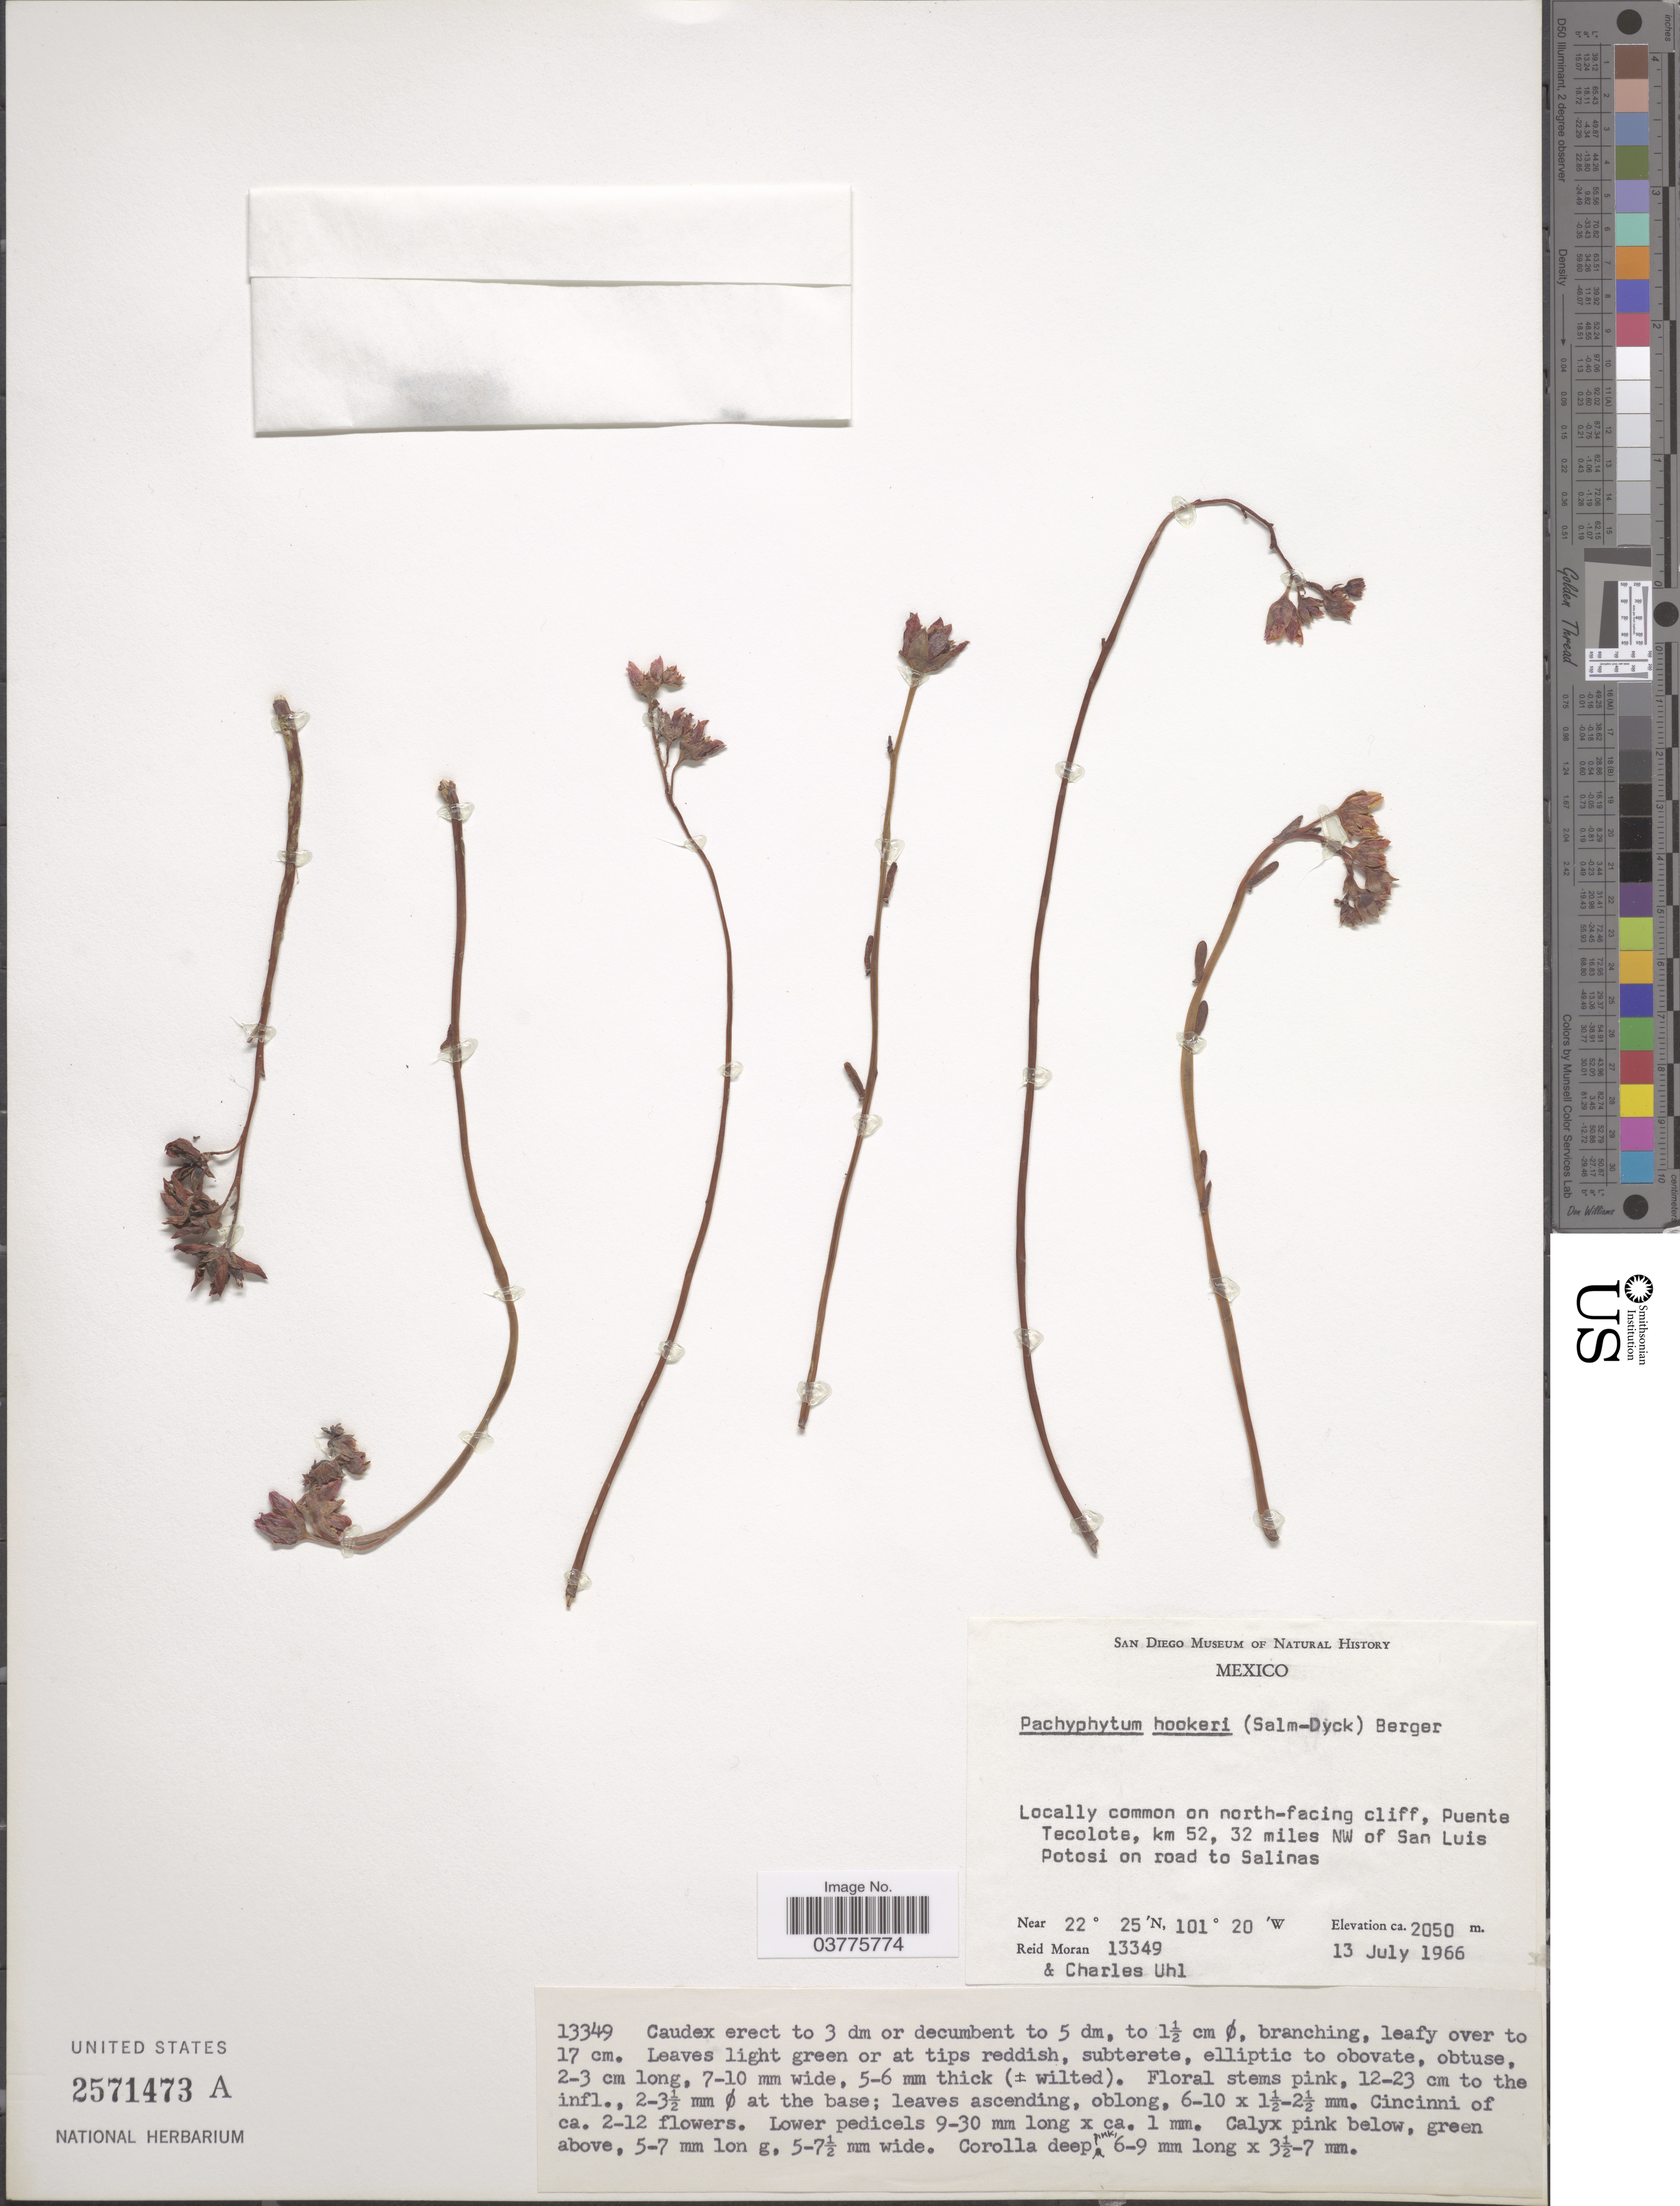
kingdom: Plantae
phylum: Tracheophyta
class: Magnoliopsida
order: Saxifragales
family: Crassulaceae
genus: Pachyphytum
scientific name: Pachyphytum hookeri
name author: (Salm-Dyck) A. Berger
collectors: R. Moran & C. Uhl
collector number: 13349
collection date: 1966-07-13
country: Mexico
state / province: San Luis Potosí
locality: Puente Tecolote, km 52, 32 miles NW of San Luis Potosi on road to Salinas.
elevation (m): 2050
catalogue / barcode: US 2571473A